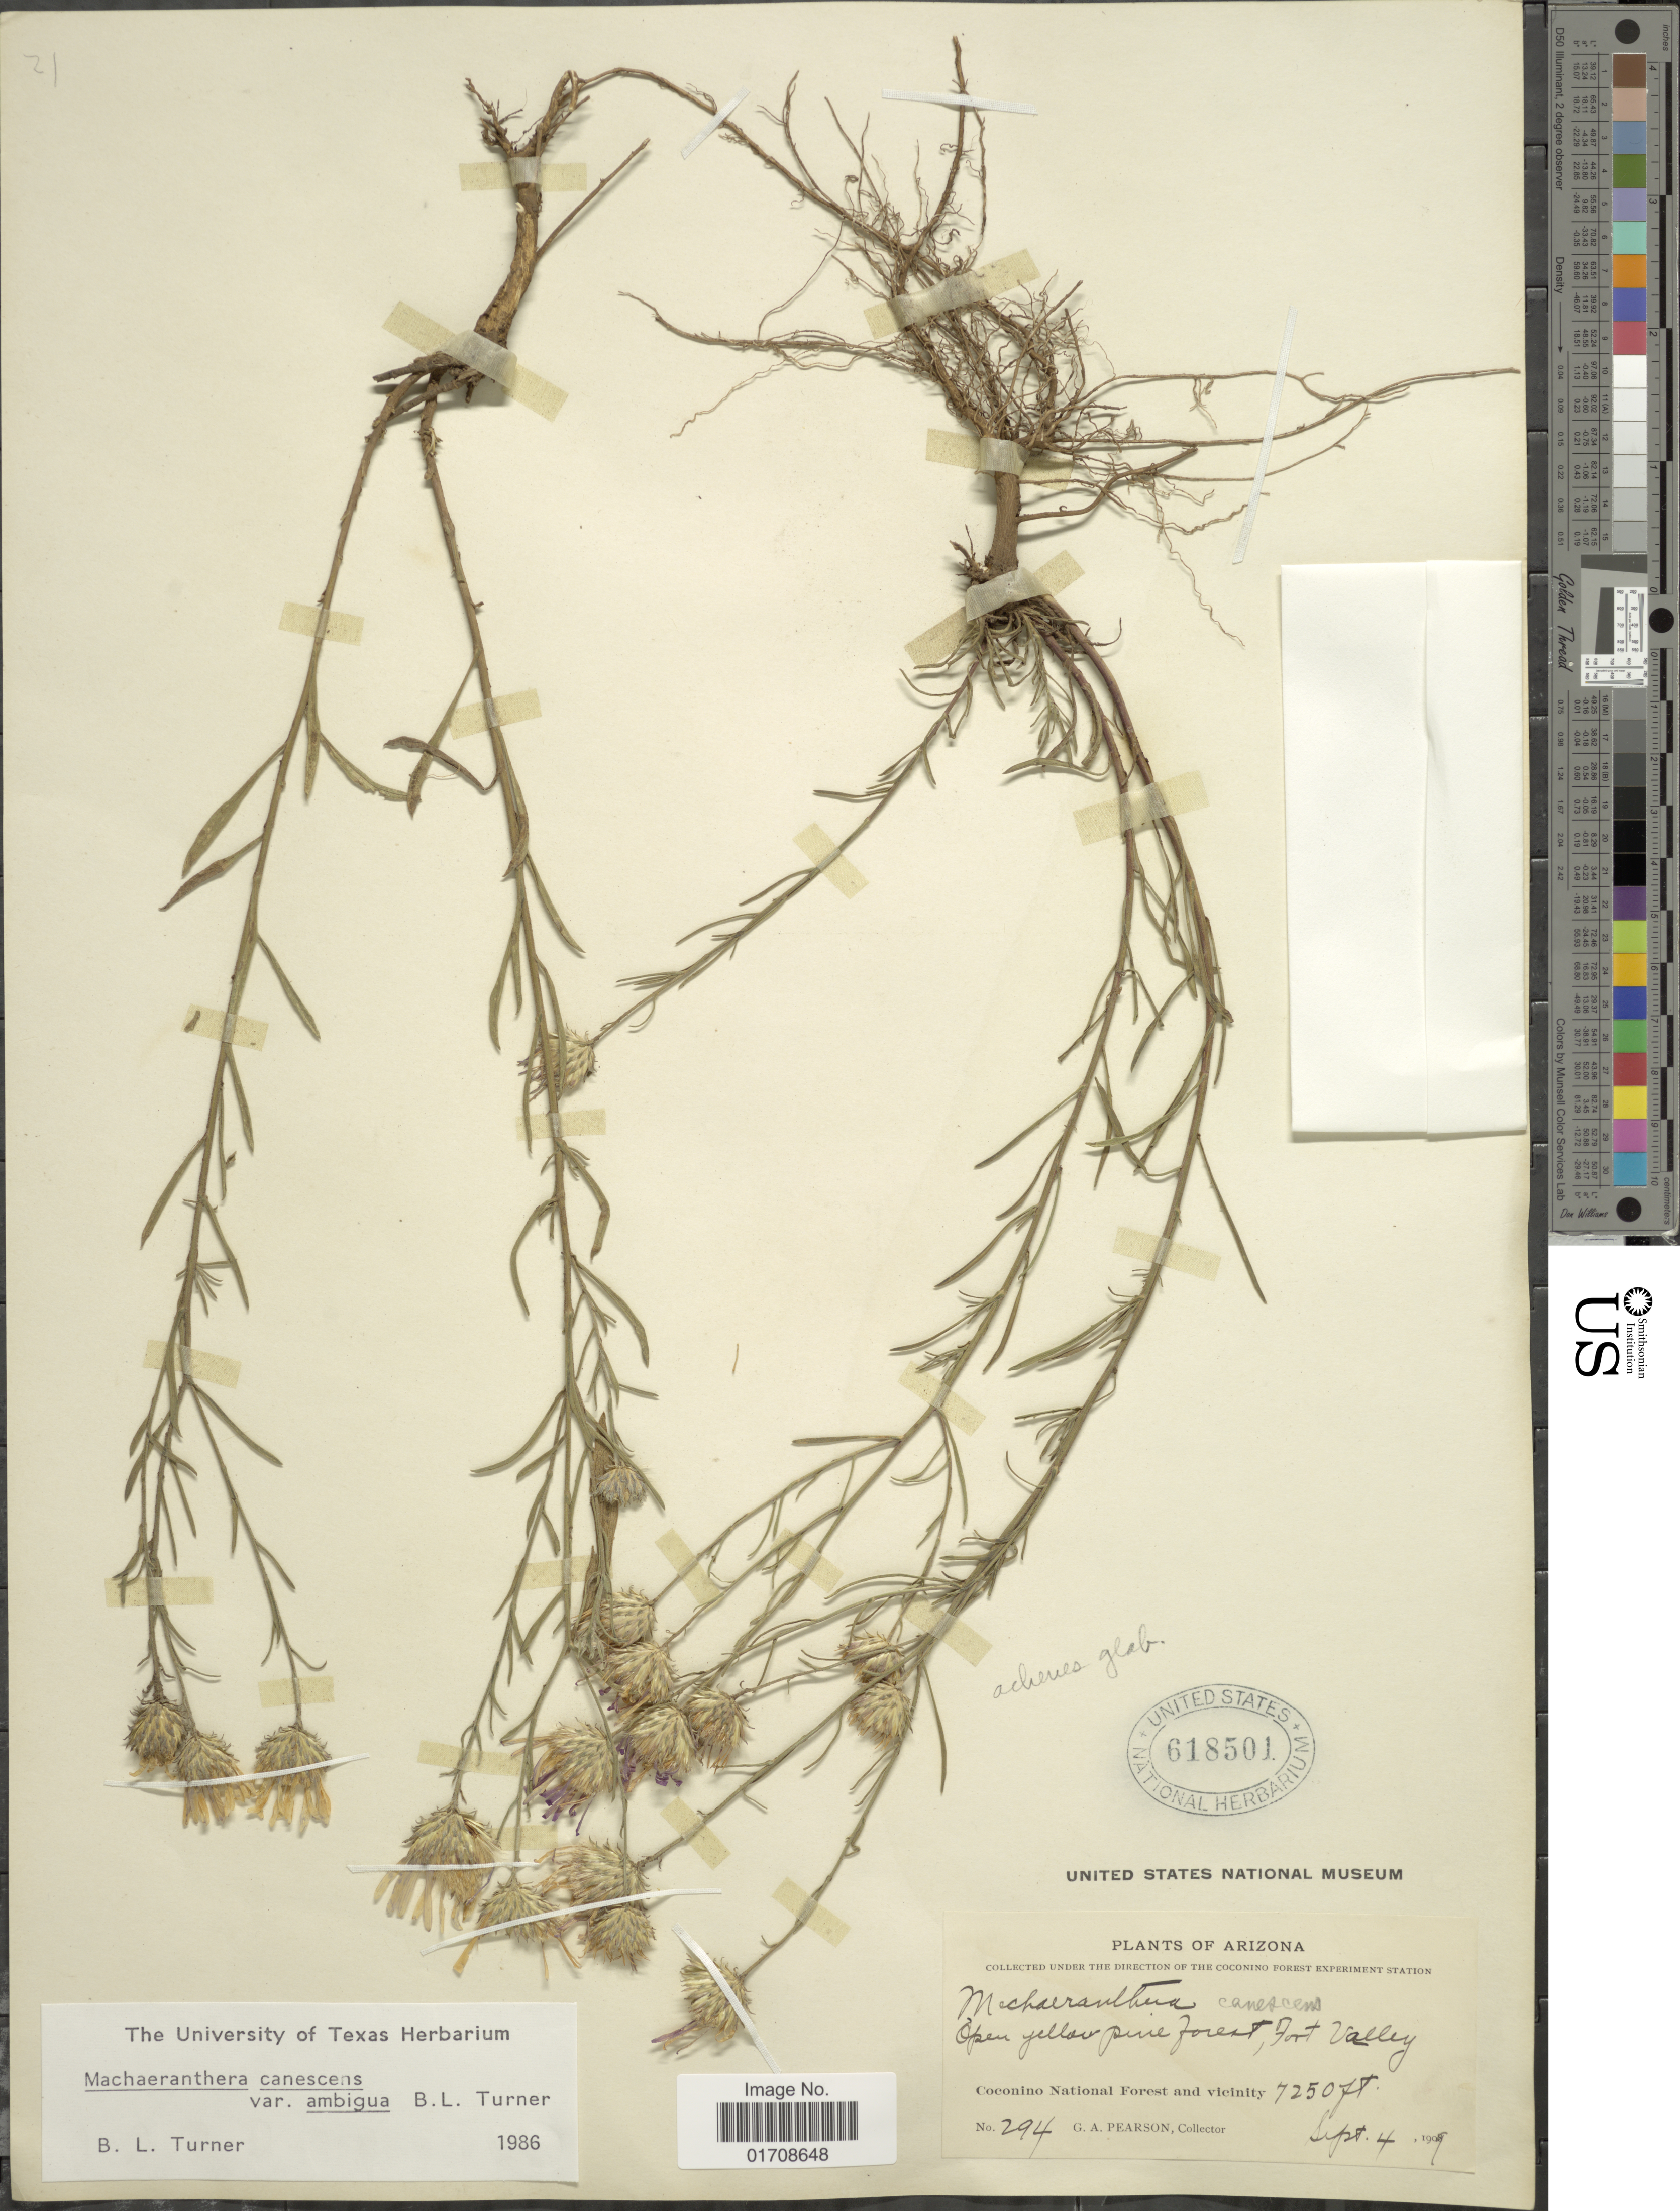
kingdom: Plantae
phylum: Tracheophyta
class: Magnoliopsida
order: Asterales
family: Asteraceae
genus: Machaeranthera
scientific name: Machaeranthera canescens var. ambigua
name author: (B.L. Turner) B.L. Turner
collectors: G. A. Pearson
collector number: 294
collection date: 1909-09-04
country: United States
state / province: Arizona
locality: Coconino National Forest and vicinity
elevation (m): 2210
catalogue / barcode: US 618501